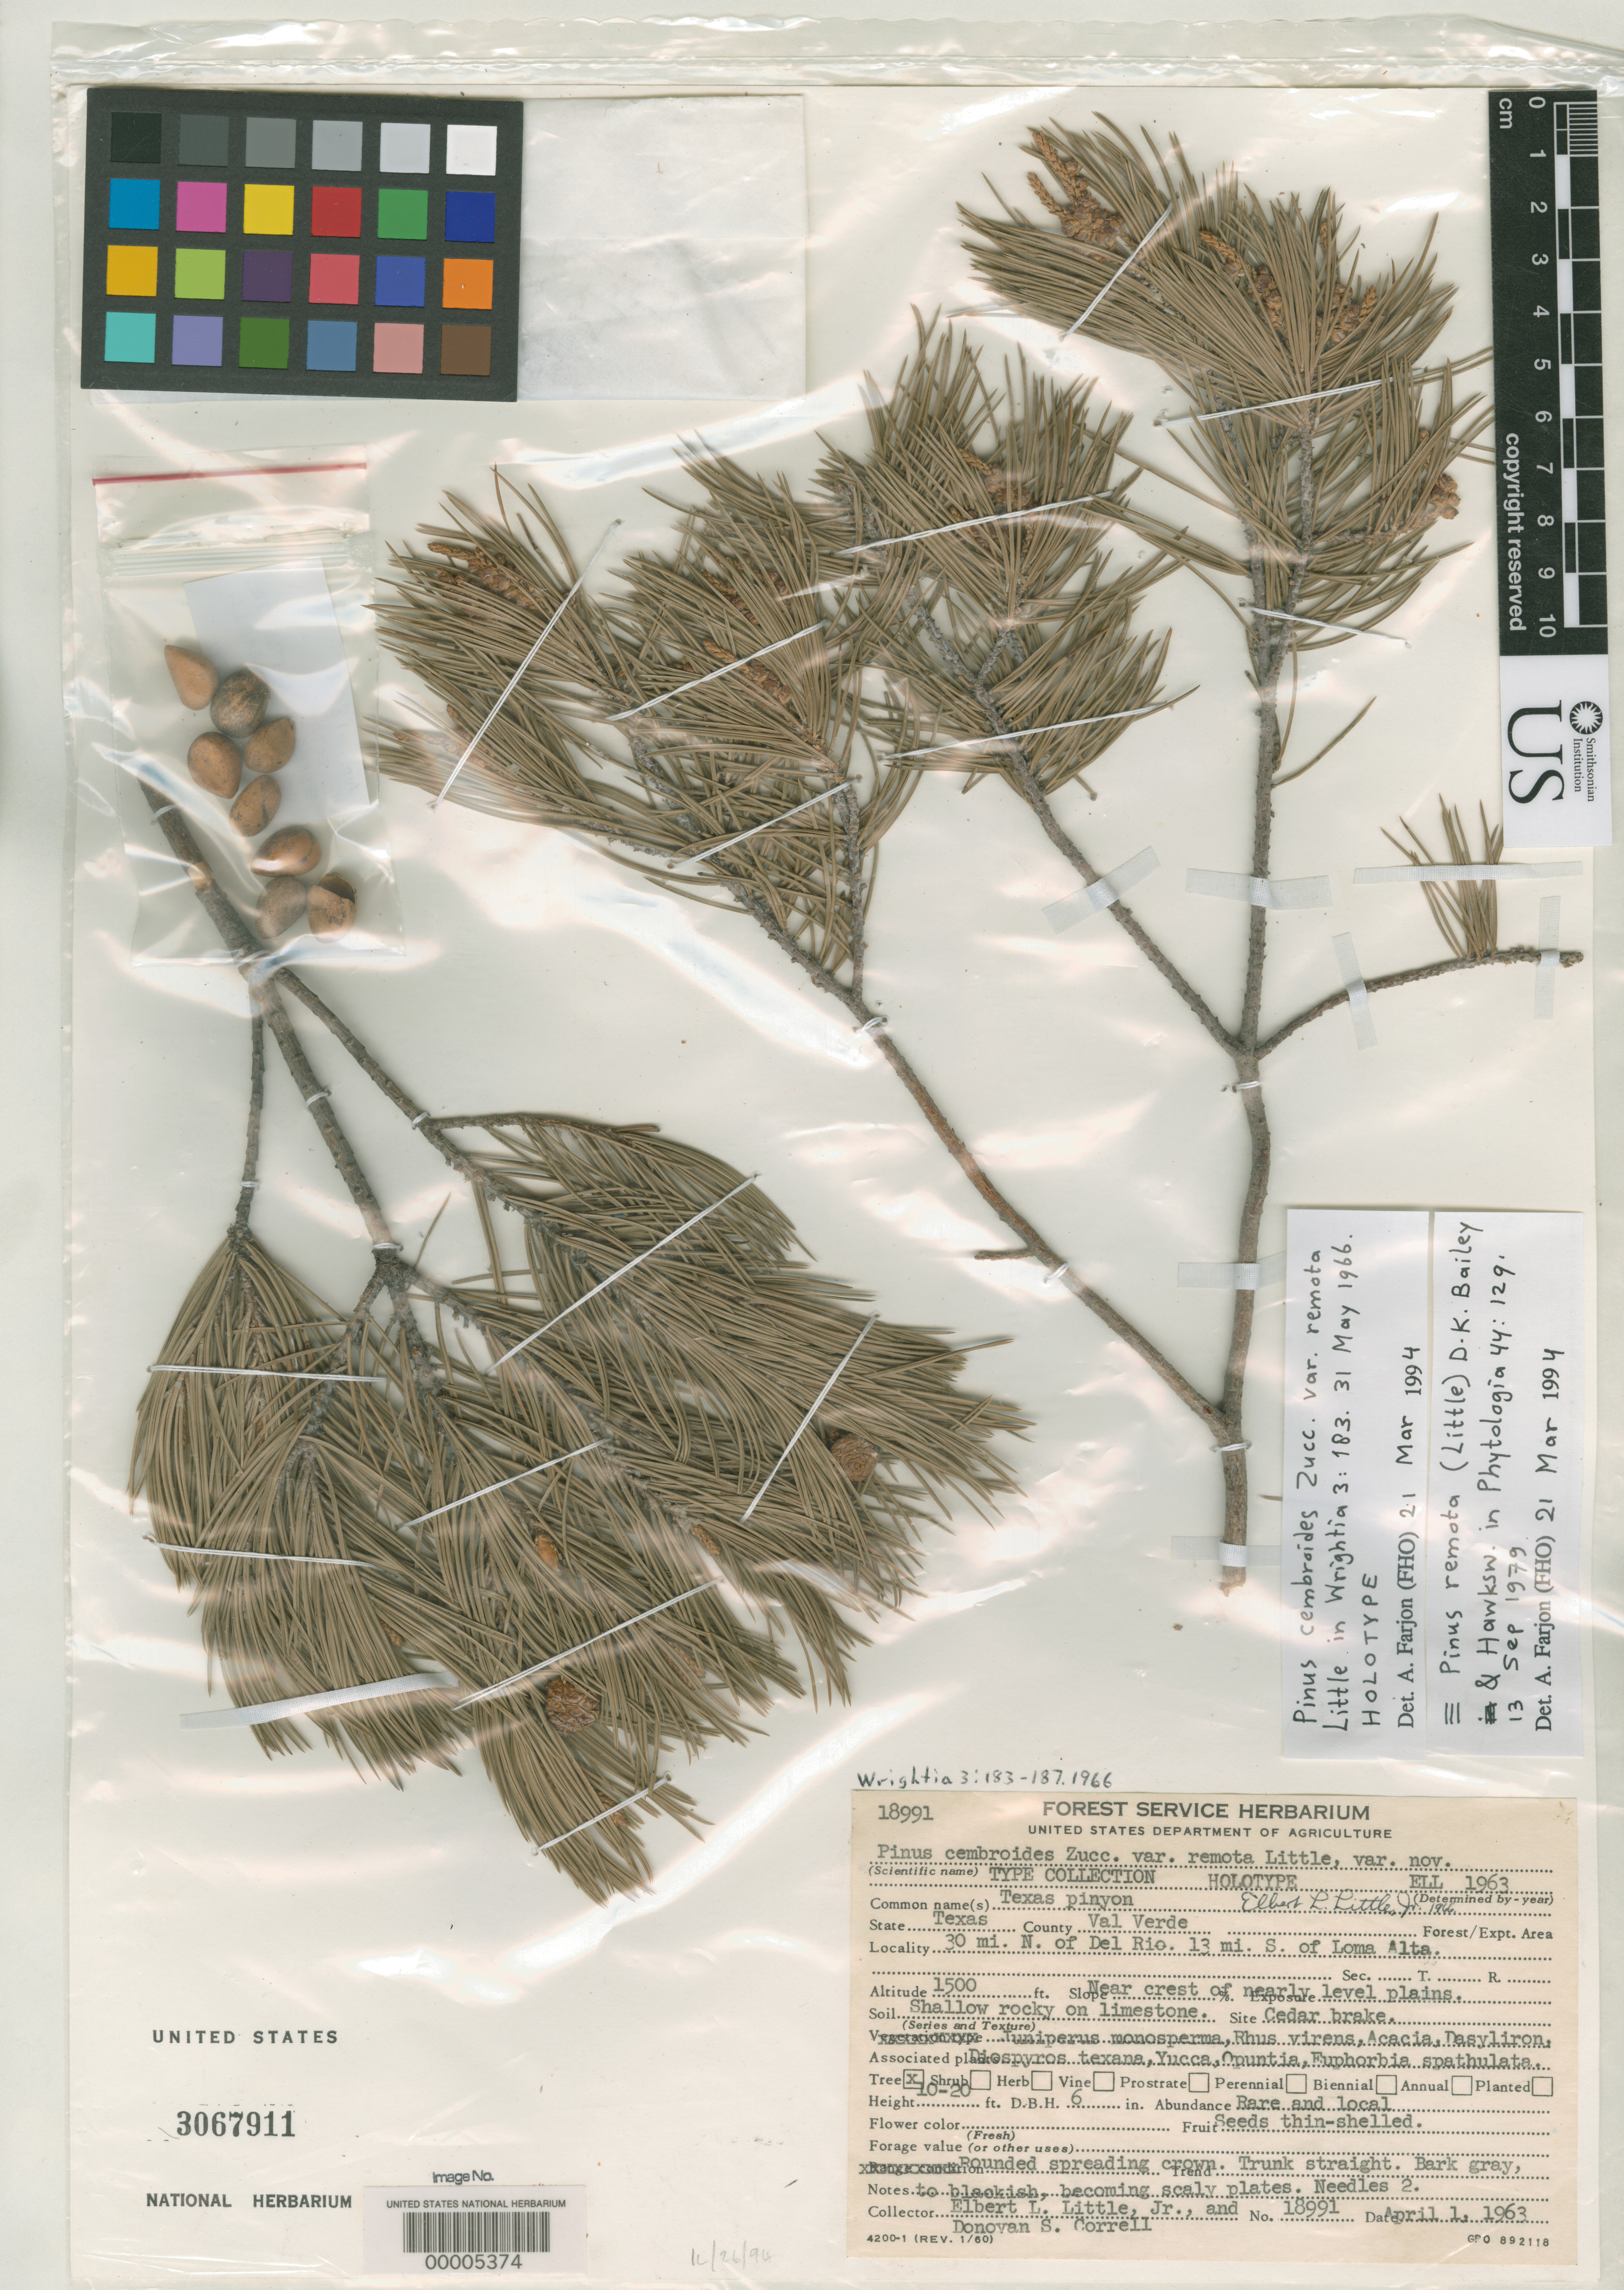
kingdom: Plantae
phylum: Tracheophyta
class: Pinopsida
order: Pinales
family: Pinaceae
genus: Pinus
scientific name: Pinus cembroides var. remota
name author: Little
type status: Holotype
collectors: E. L. Little & D. S. Correll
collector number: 18991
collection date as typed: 01 Apr 1963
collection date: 1963-04-01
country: United States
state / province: Texas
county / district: Val Verde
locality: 30 mi N of del rio, 13 mi. S of Loma Alta.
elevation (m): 1500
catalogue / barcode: US 3067911